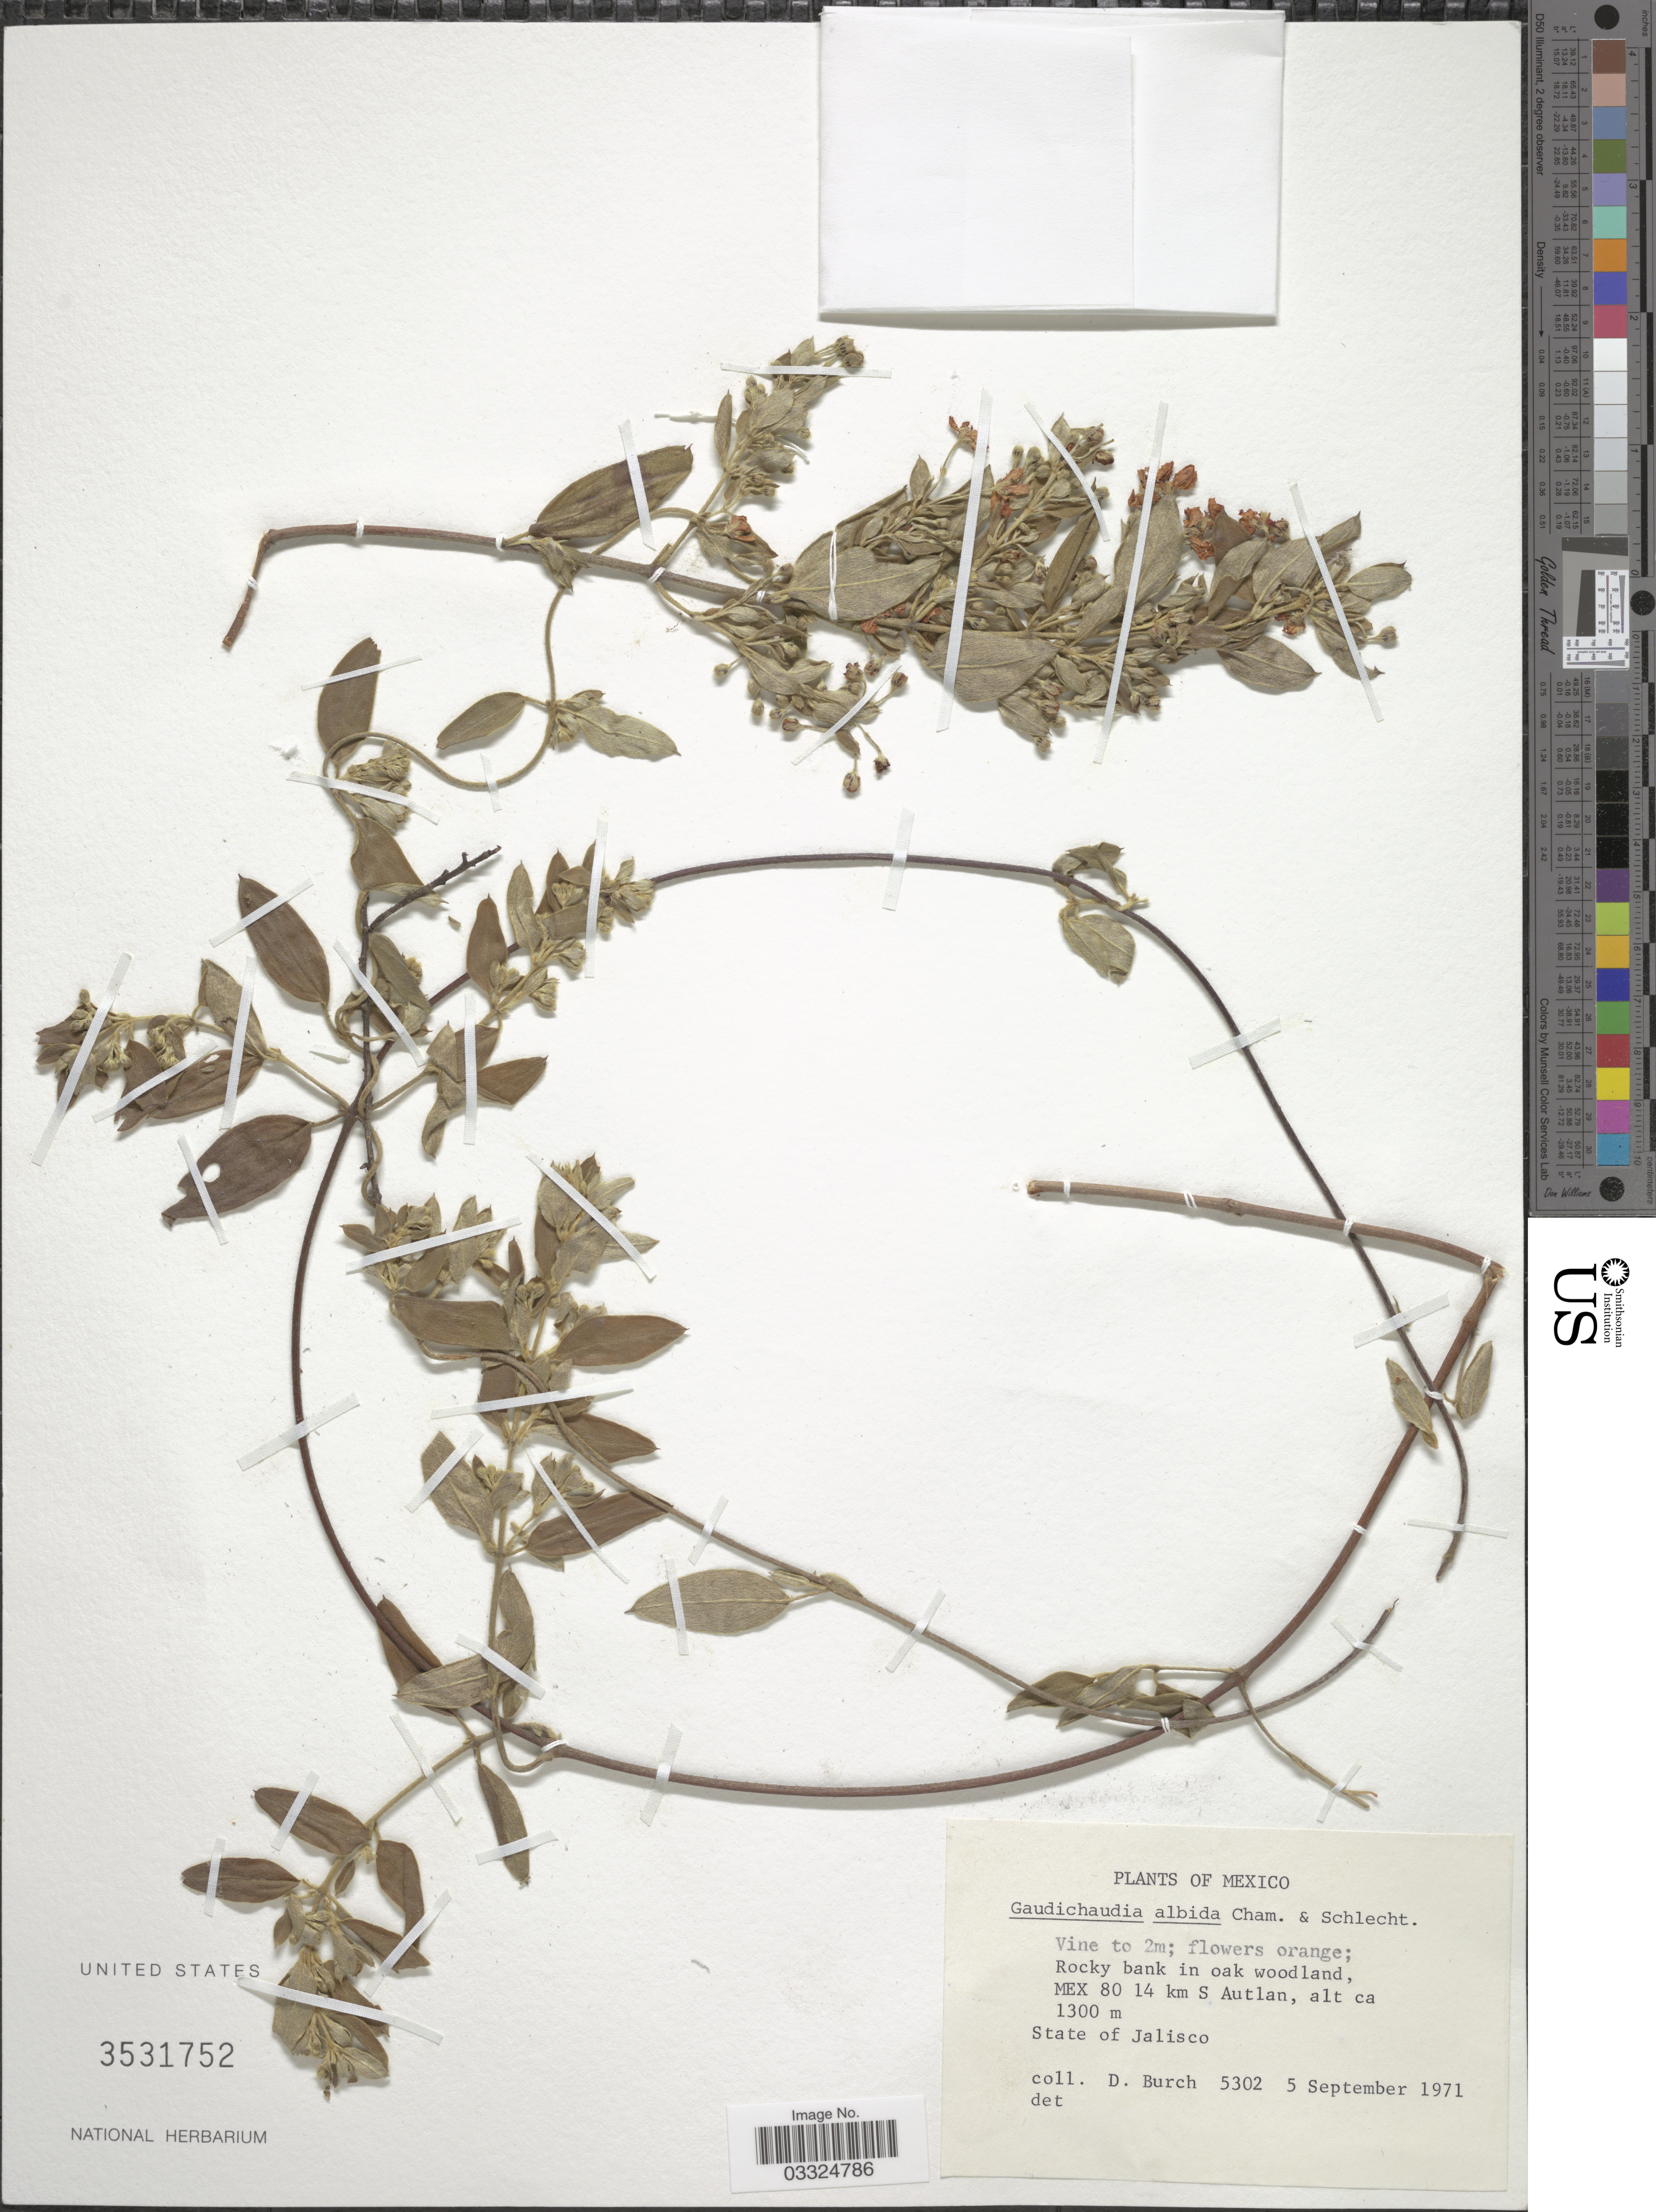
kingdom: Plantae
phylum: Tracheophyta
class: Magnoliopsida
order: Malpighiales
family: Malpighiaceae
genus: Gaudichaudia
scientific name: Gaudichaudia albida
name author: Schltdl. & Cham.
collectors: D. Burch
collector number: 5302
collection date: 1971-09-05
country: Mexico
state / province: Jalisco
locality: Rocky bank in oak woodland, MEX 80 14 km S Autlan.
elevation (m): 1300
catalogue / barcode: US 3531752